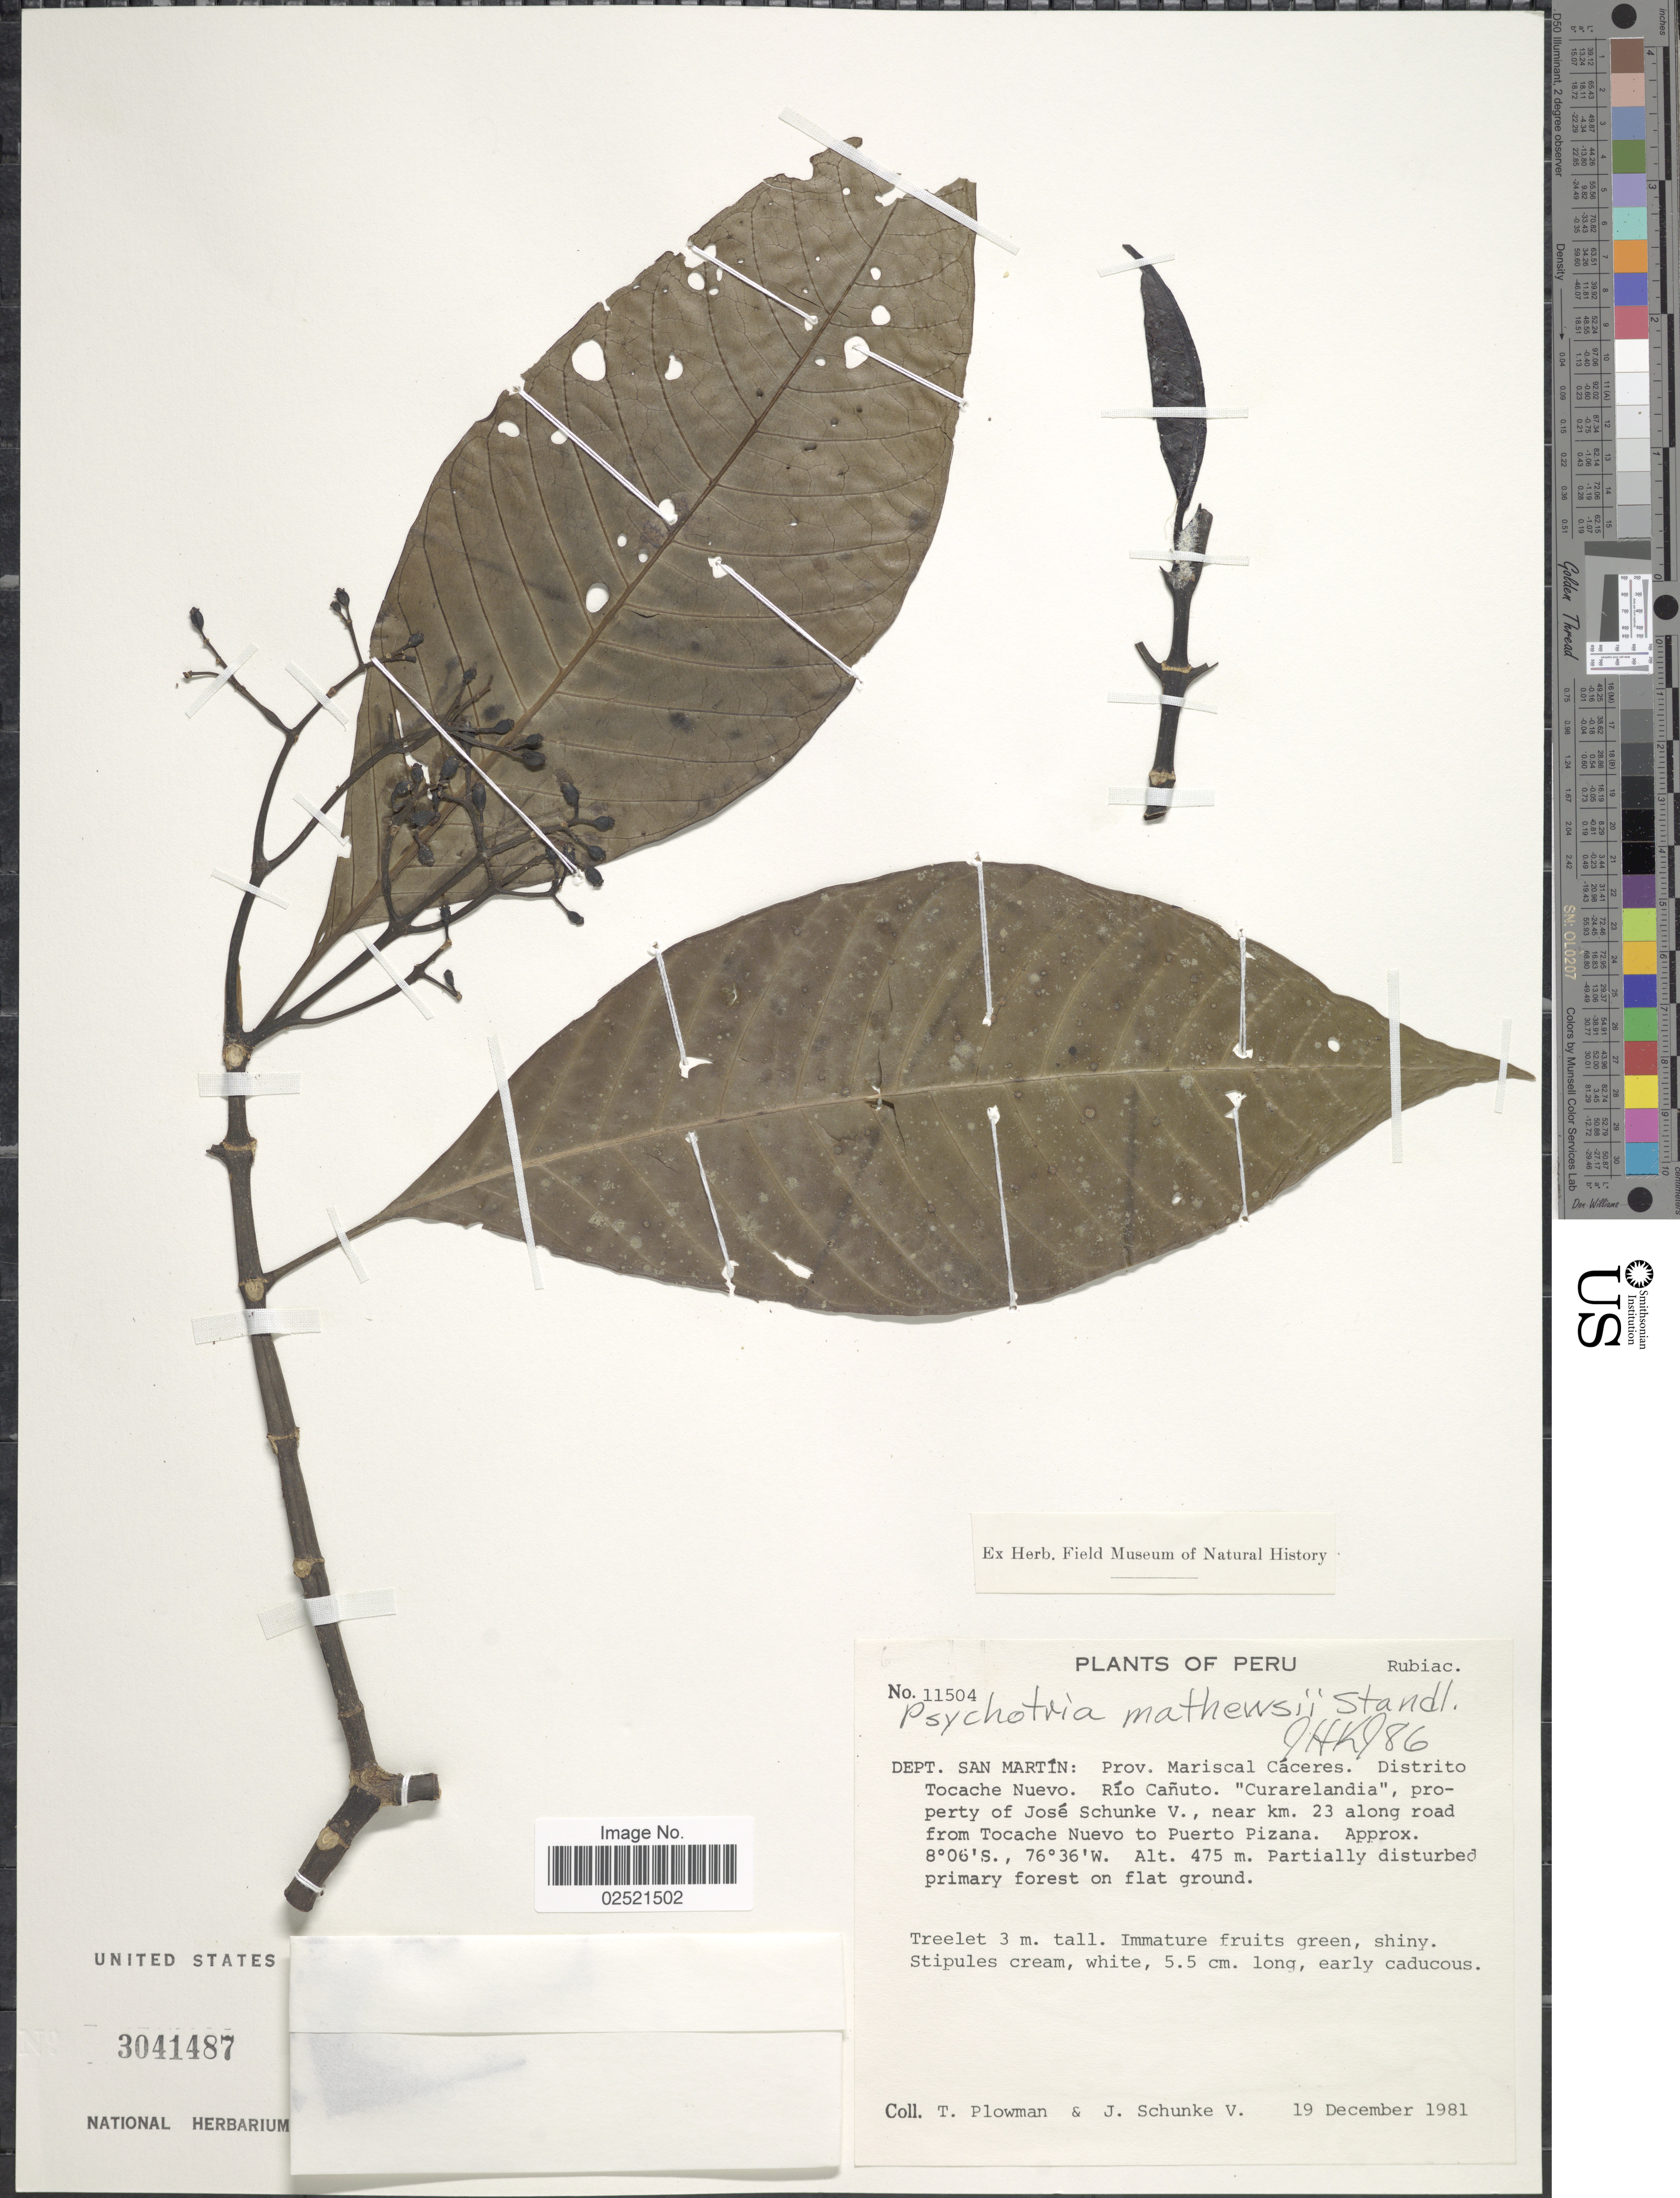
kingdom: Plantae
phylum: Tracheophyta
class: Magnoliopsida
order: Gentianales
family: Rubiaceae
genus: Psychotria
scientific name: Psychotria mathewsii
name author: Standl.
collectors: T. Plowman & J. Schunke Vigo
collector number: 11504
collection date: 1981-12-19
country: Peru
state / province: San Martín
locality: Prov. Mariscal Caceres, Distrito Tocache Nyevo, Rio Canuto, "Curarelandia", property of Jose Schunke V., near km. 23 along road from Tocache Nuevo to Puerto Pizana.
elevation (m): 475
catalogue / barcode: US 3041487